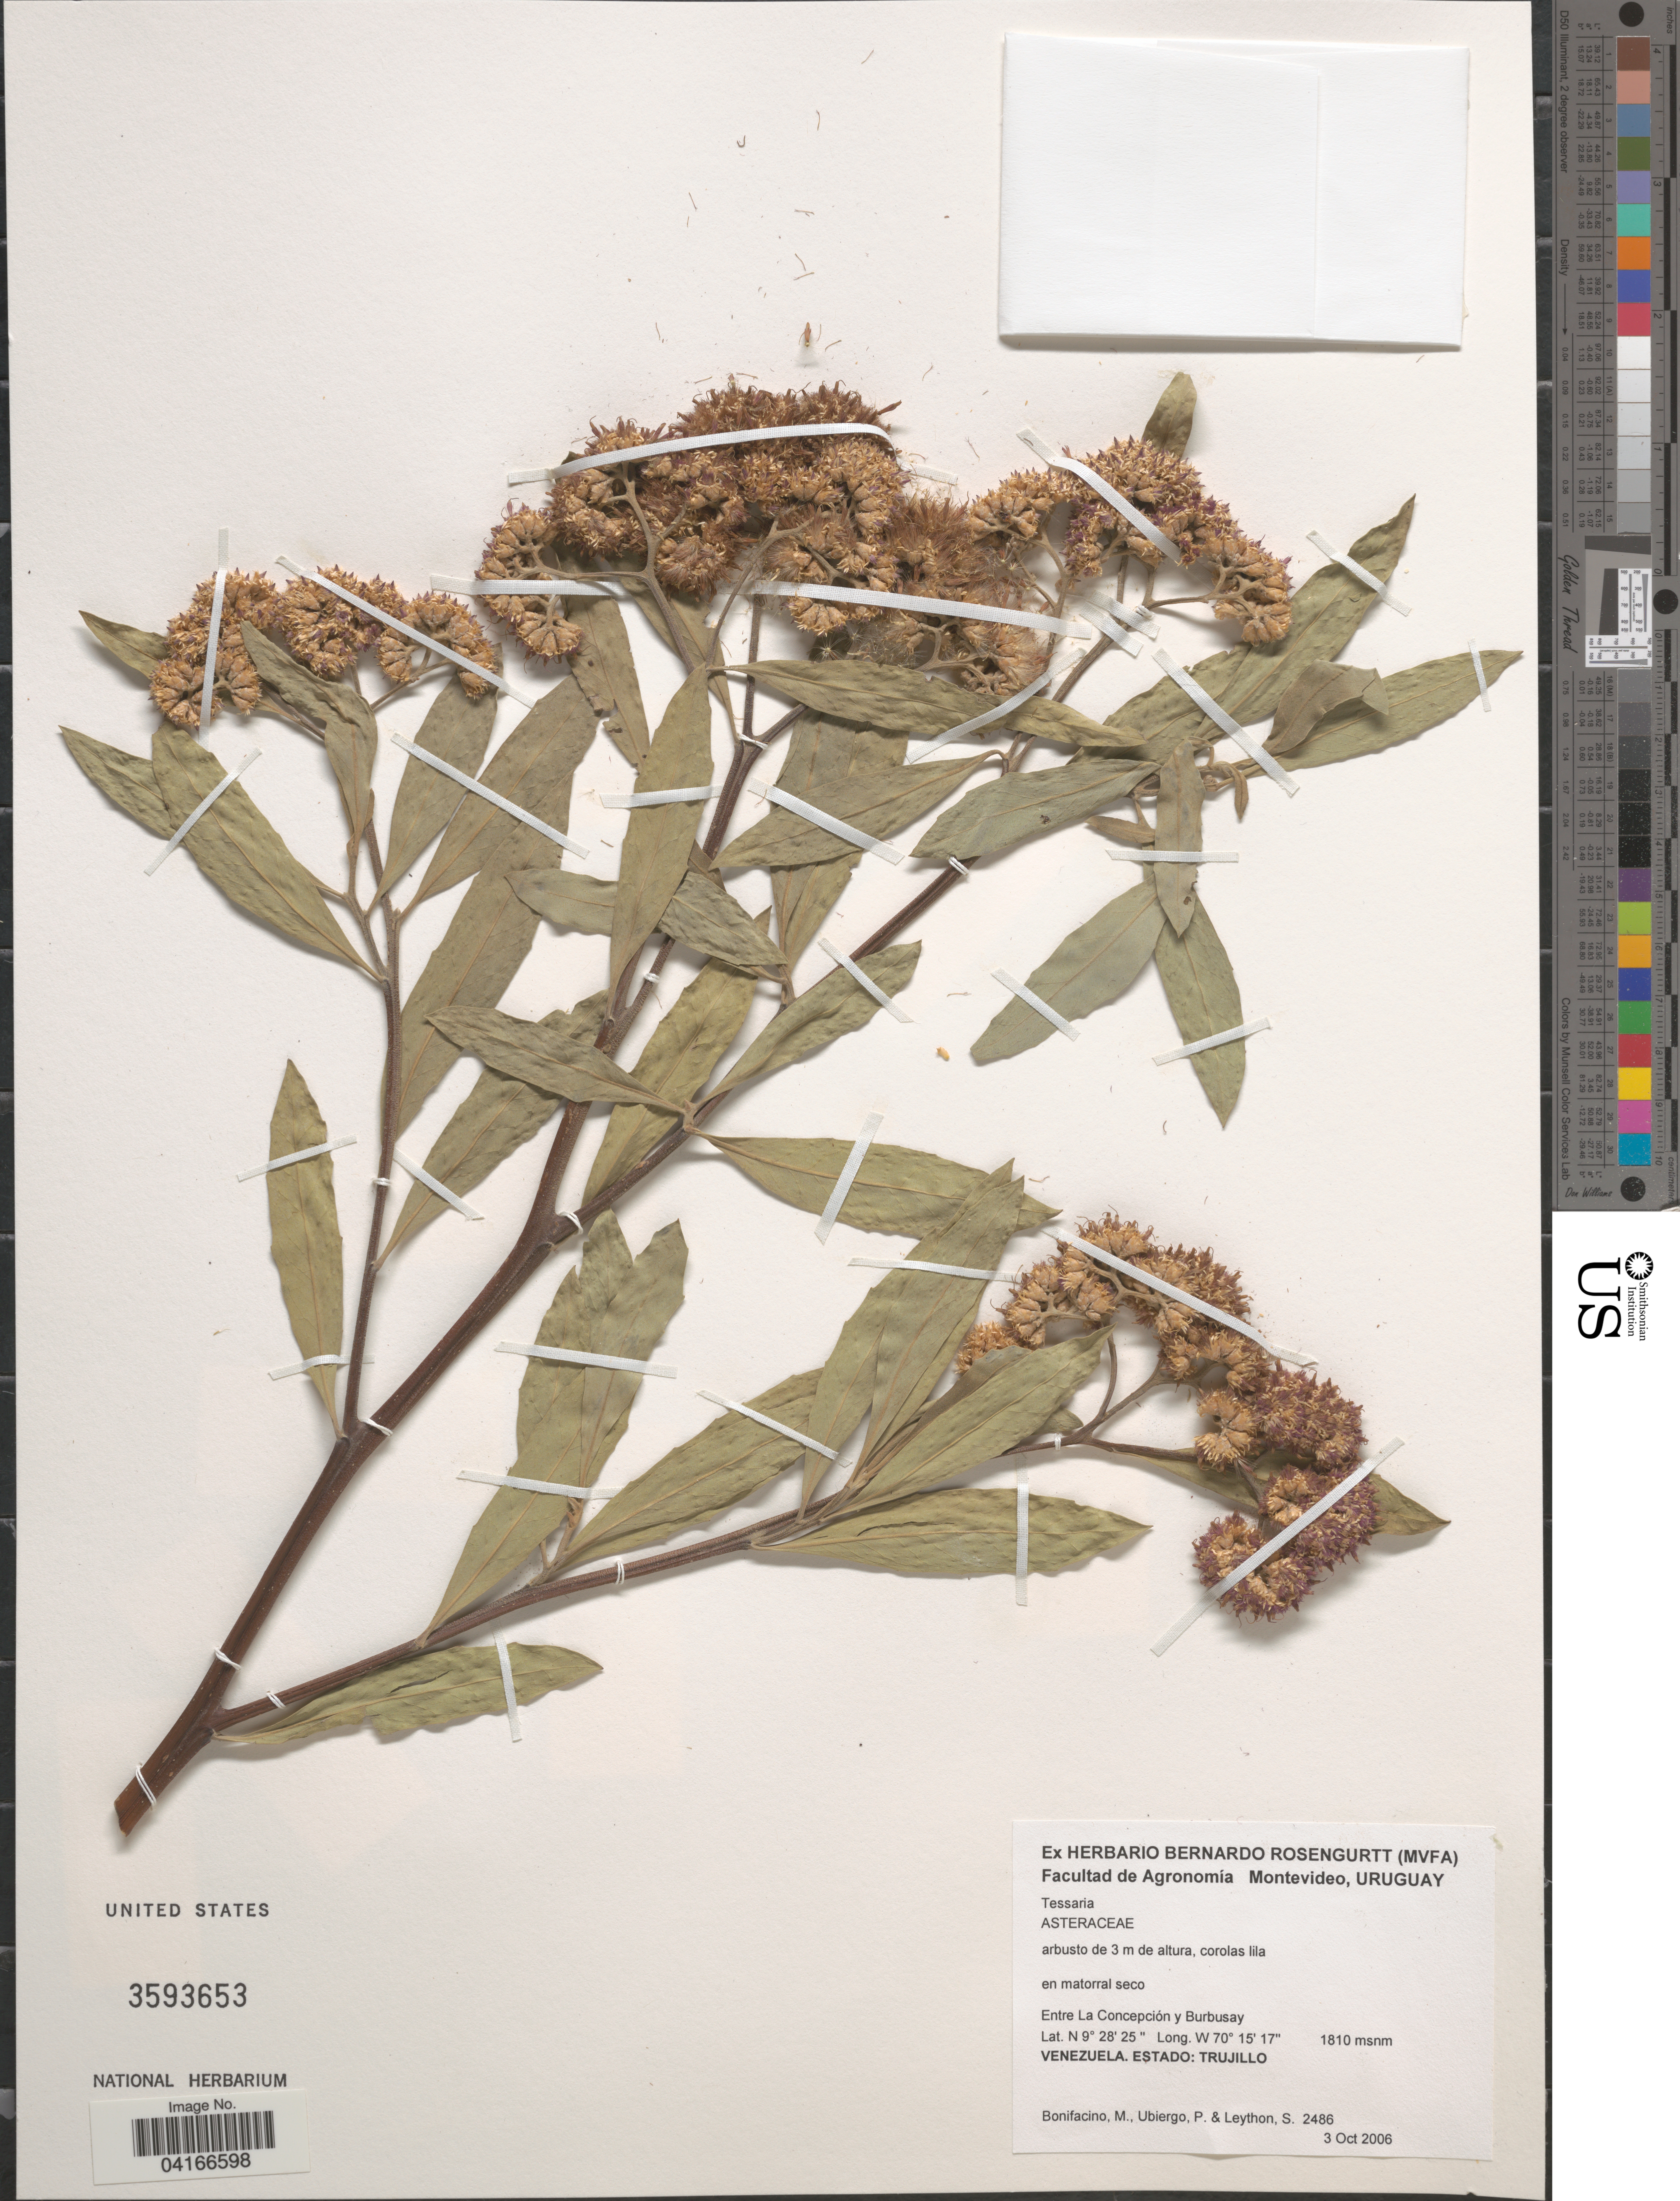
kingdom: Plantae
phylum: Tracheophyta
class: Magnoliopsida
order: Asterales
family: Asteraceae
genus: Tessaria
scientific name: Tessaria sp.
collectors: M. Bonifacino, P. Ubiergo & S. Leython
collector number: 2486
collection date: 2006-10-03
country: Venezuela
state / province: Trujillo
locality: Entre La Concepción y Burbusay.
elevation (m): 1810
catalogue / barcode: US 3593653